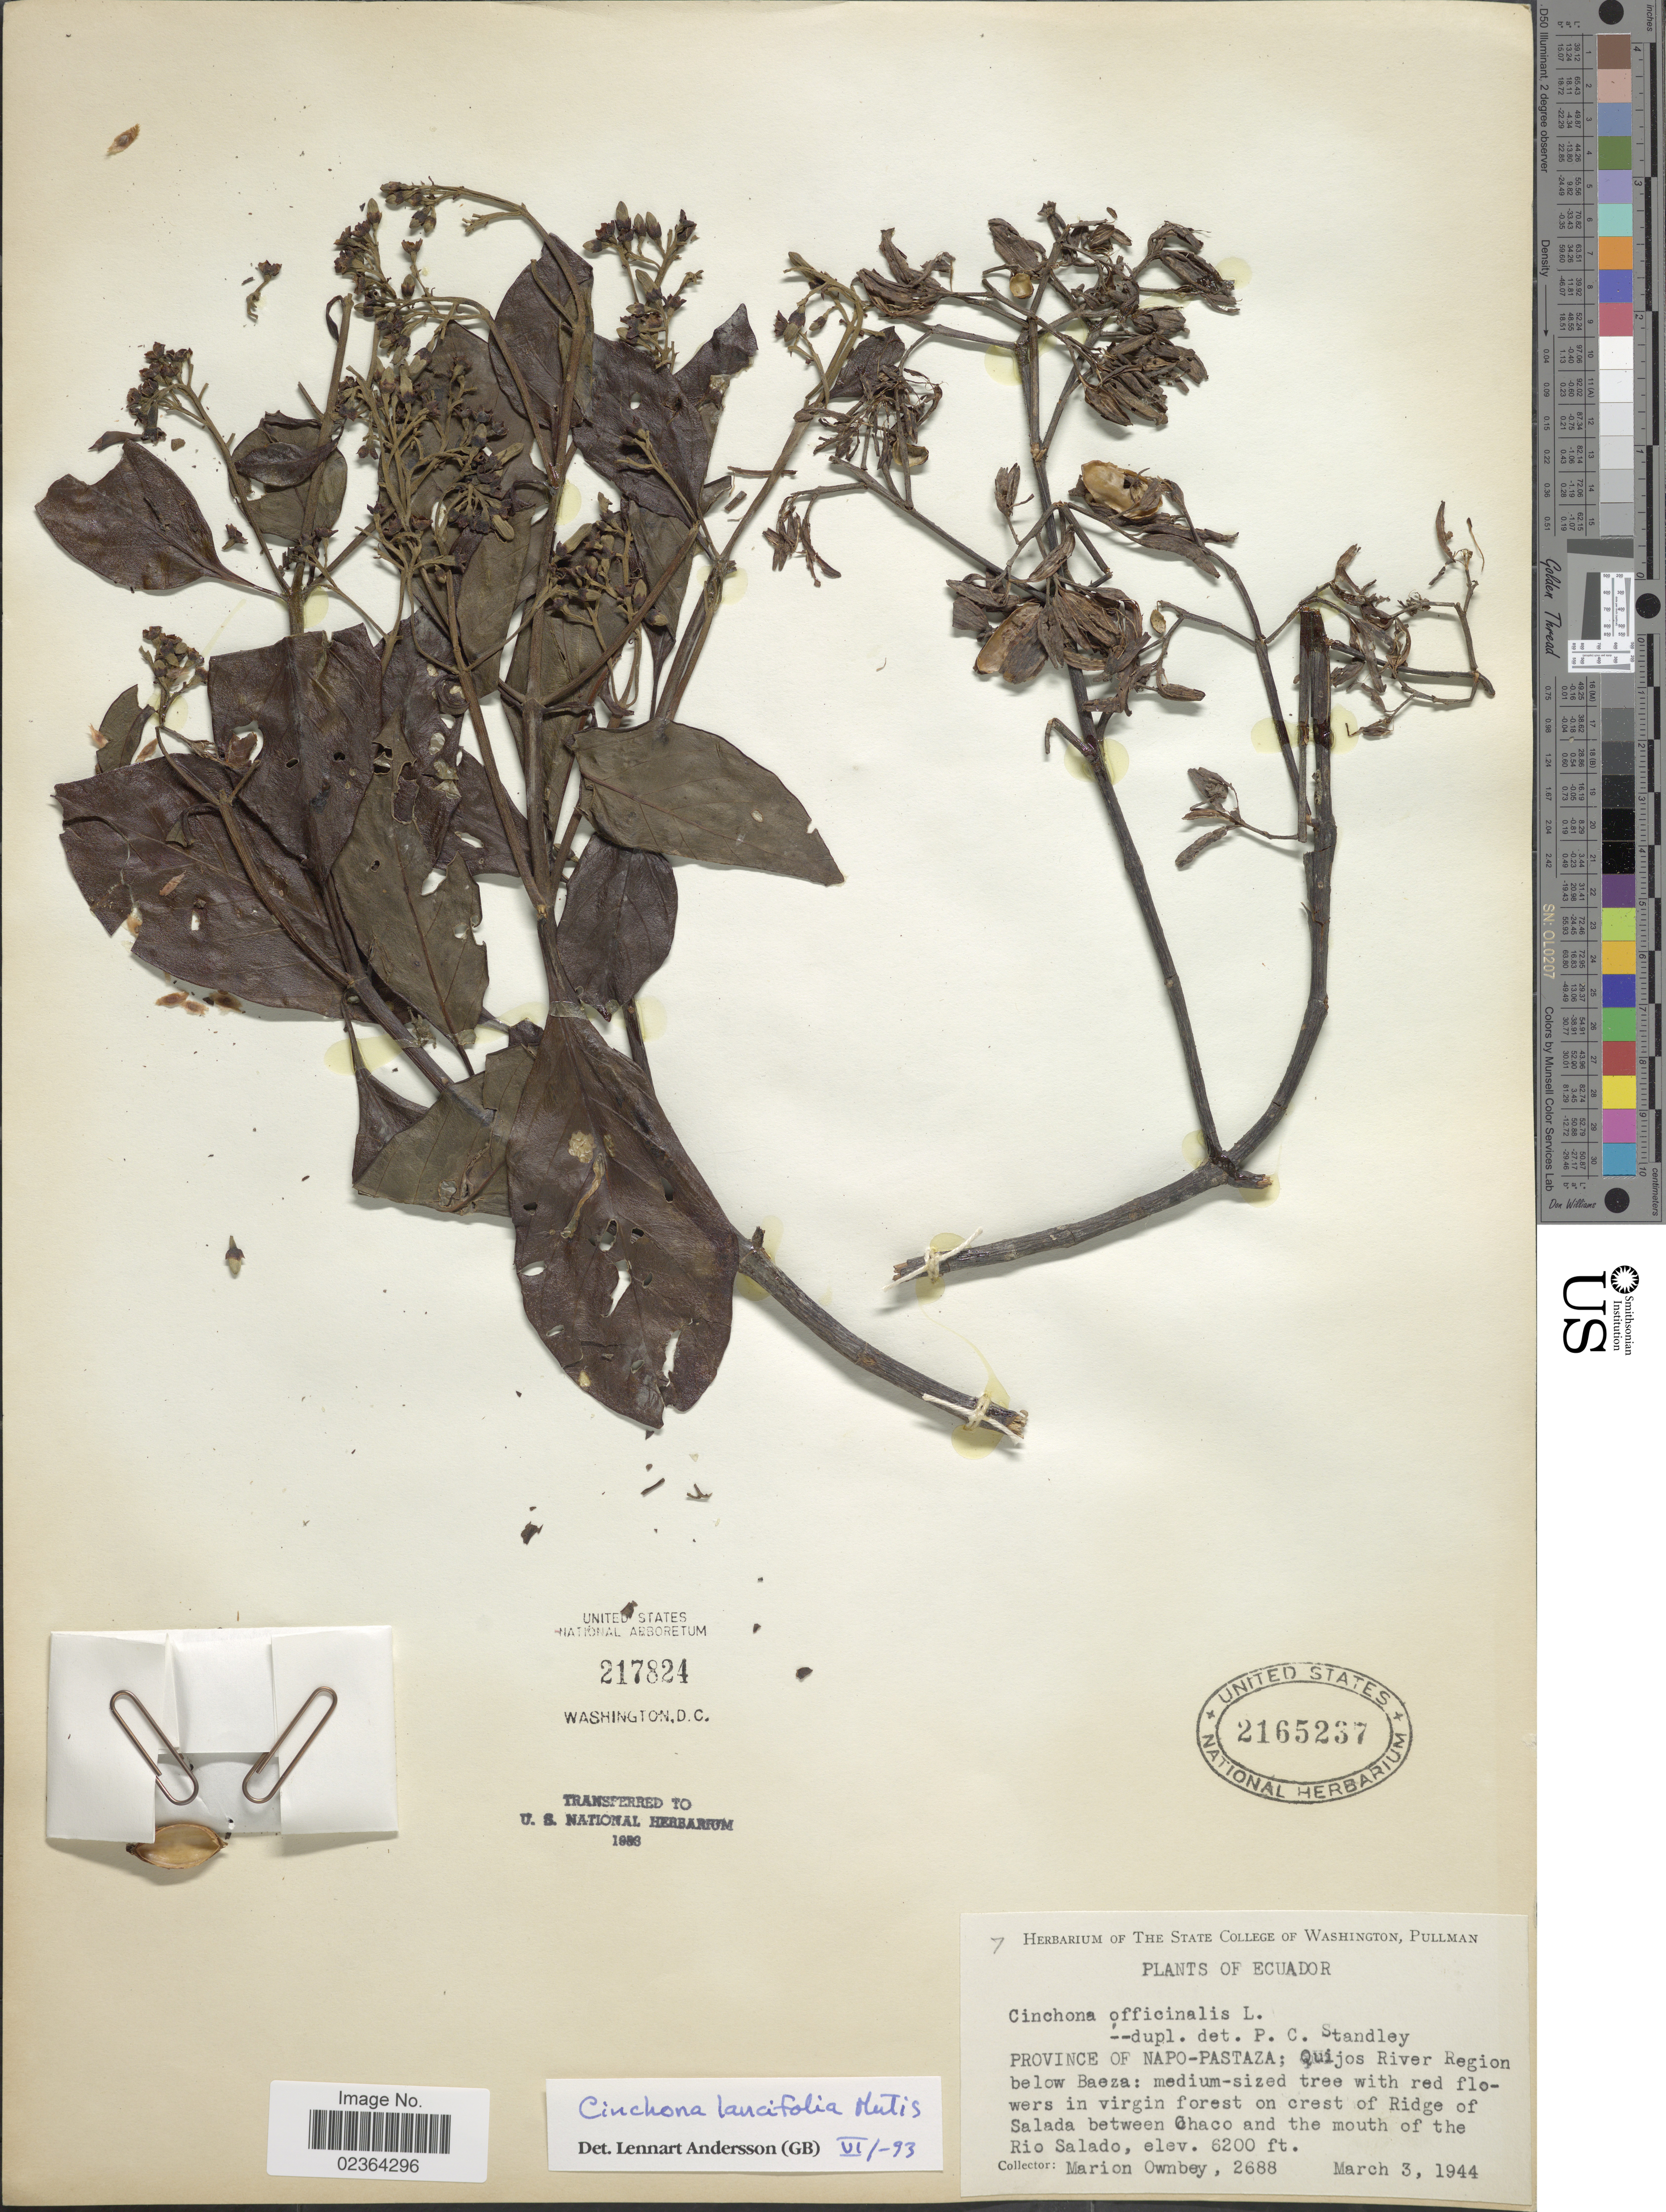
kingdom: Plantae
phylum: Tracheophyta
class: Magnoliopsida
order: Gentianales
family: Rubiaceae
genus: Cinchona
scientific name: Cinchona lancifolia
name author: Mutis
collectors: F. M. Ownbey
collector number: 2688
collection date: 1944-03-03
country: Ecuador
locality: Province Napo-Pastaza: Quijos River Region below Baeza, on crest of Ridge of Salada between Chaco and the mouth of the Rio Salado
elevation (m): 1890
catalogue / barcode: US 2165237